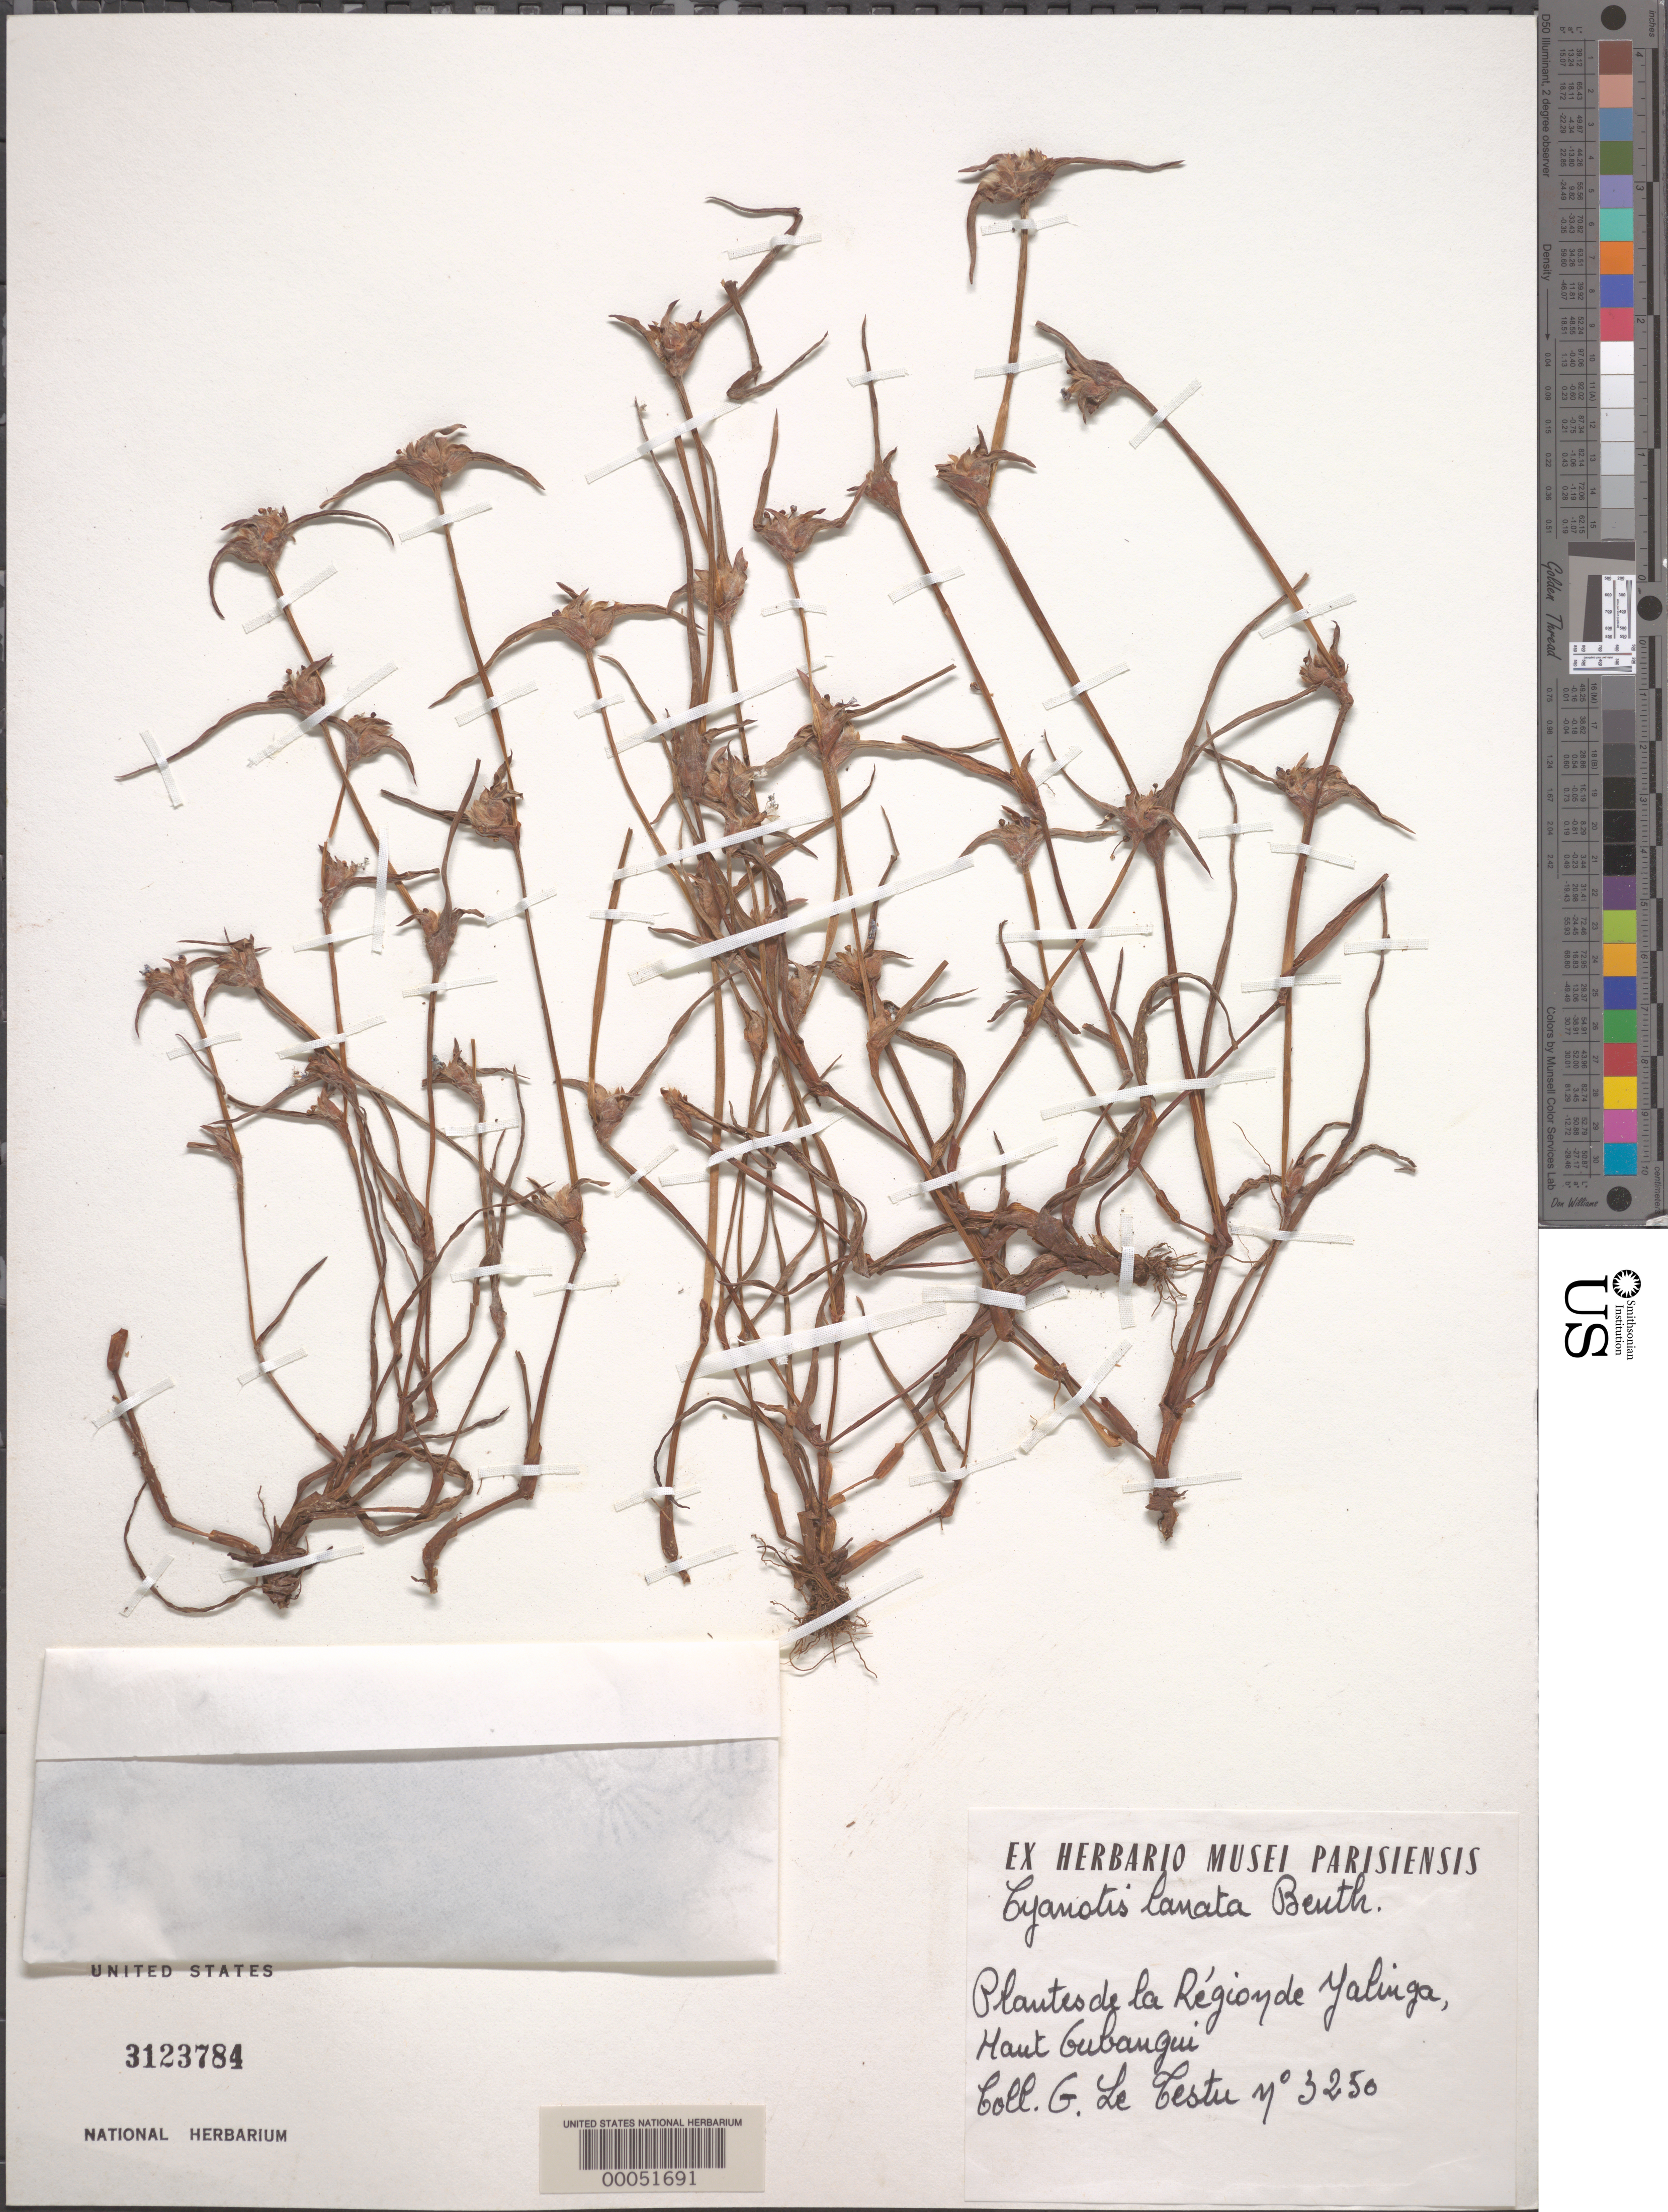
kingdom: Plantae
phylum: Tracheophyta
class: Liliopsida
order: Commelinales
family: Commelinaceae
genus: Cyanotis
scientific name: Cyanotis lanata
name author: Benth.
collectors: G. Le Testu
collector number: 3250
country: Central African Republic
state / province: Haute-kotto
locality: Yalinga region, Haut Cubangui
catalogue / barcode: US 3123784